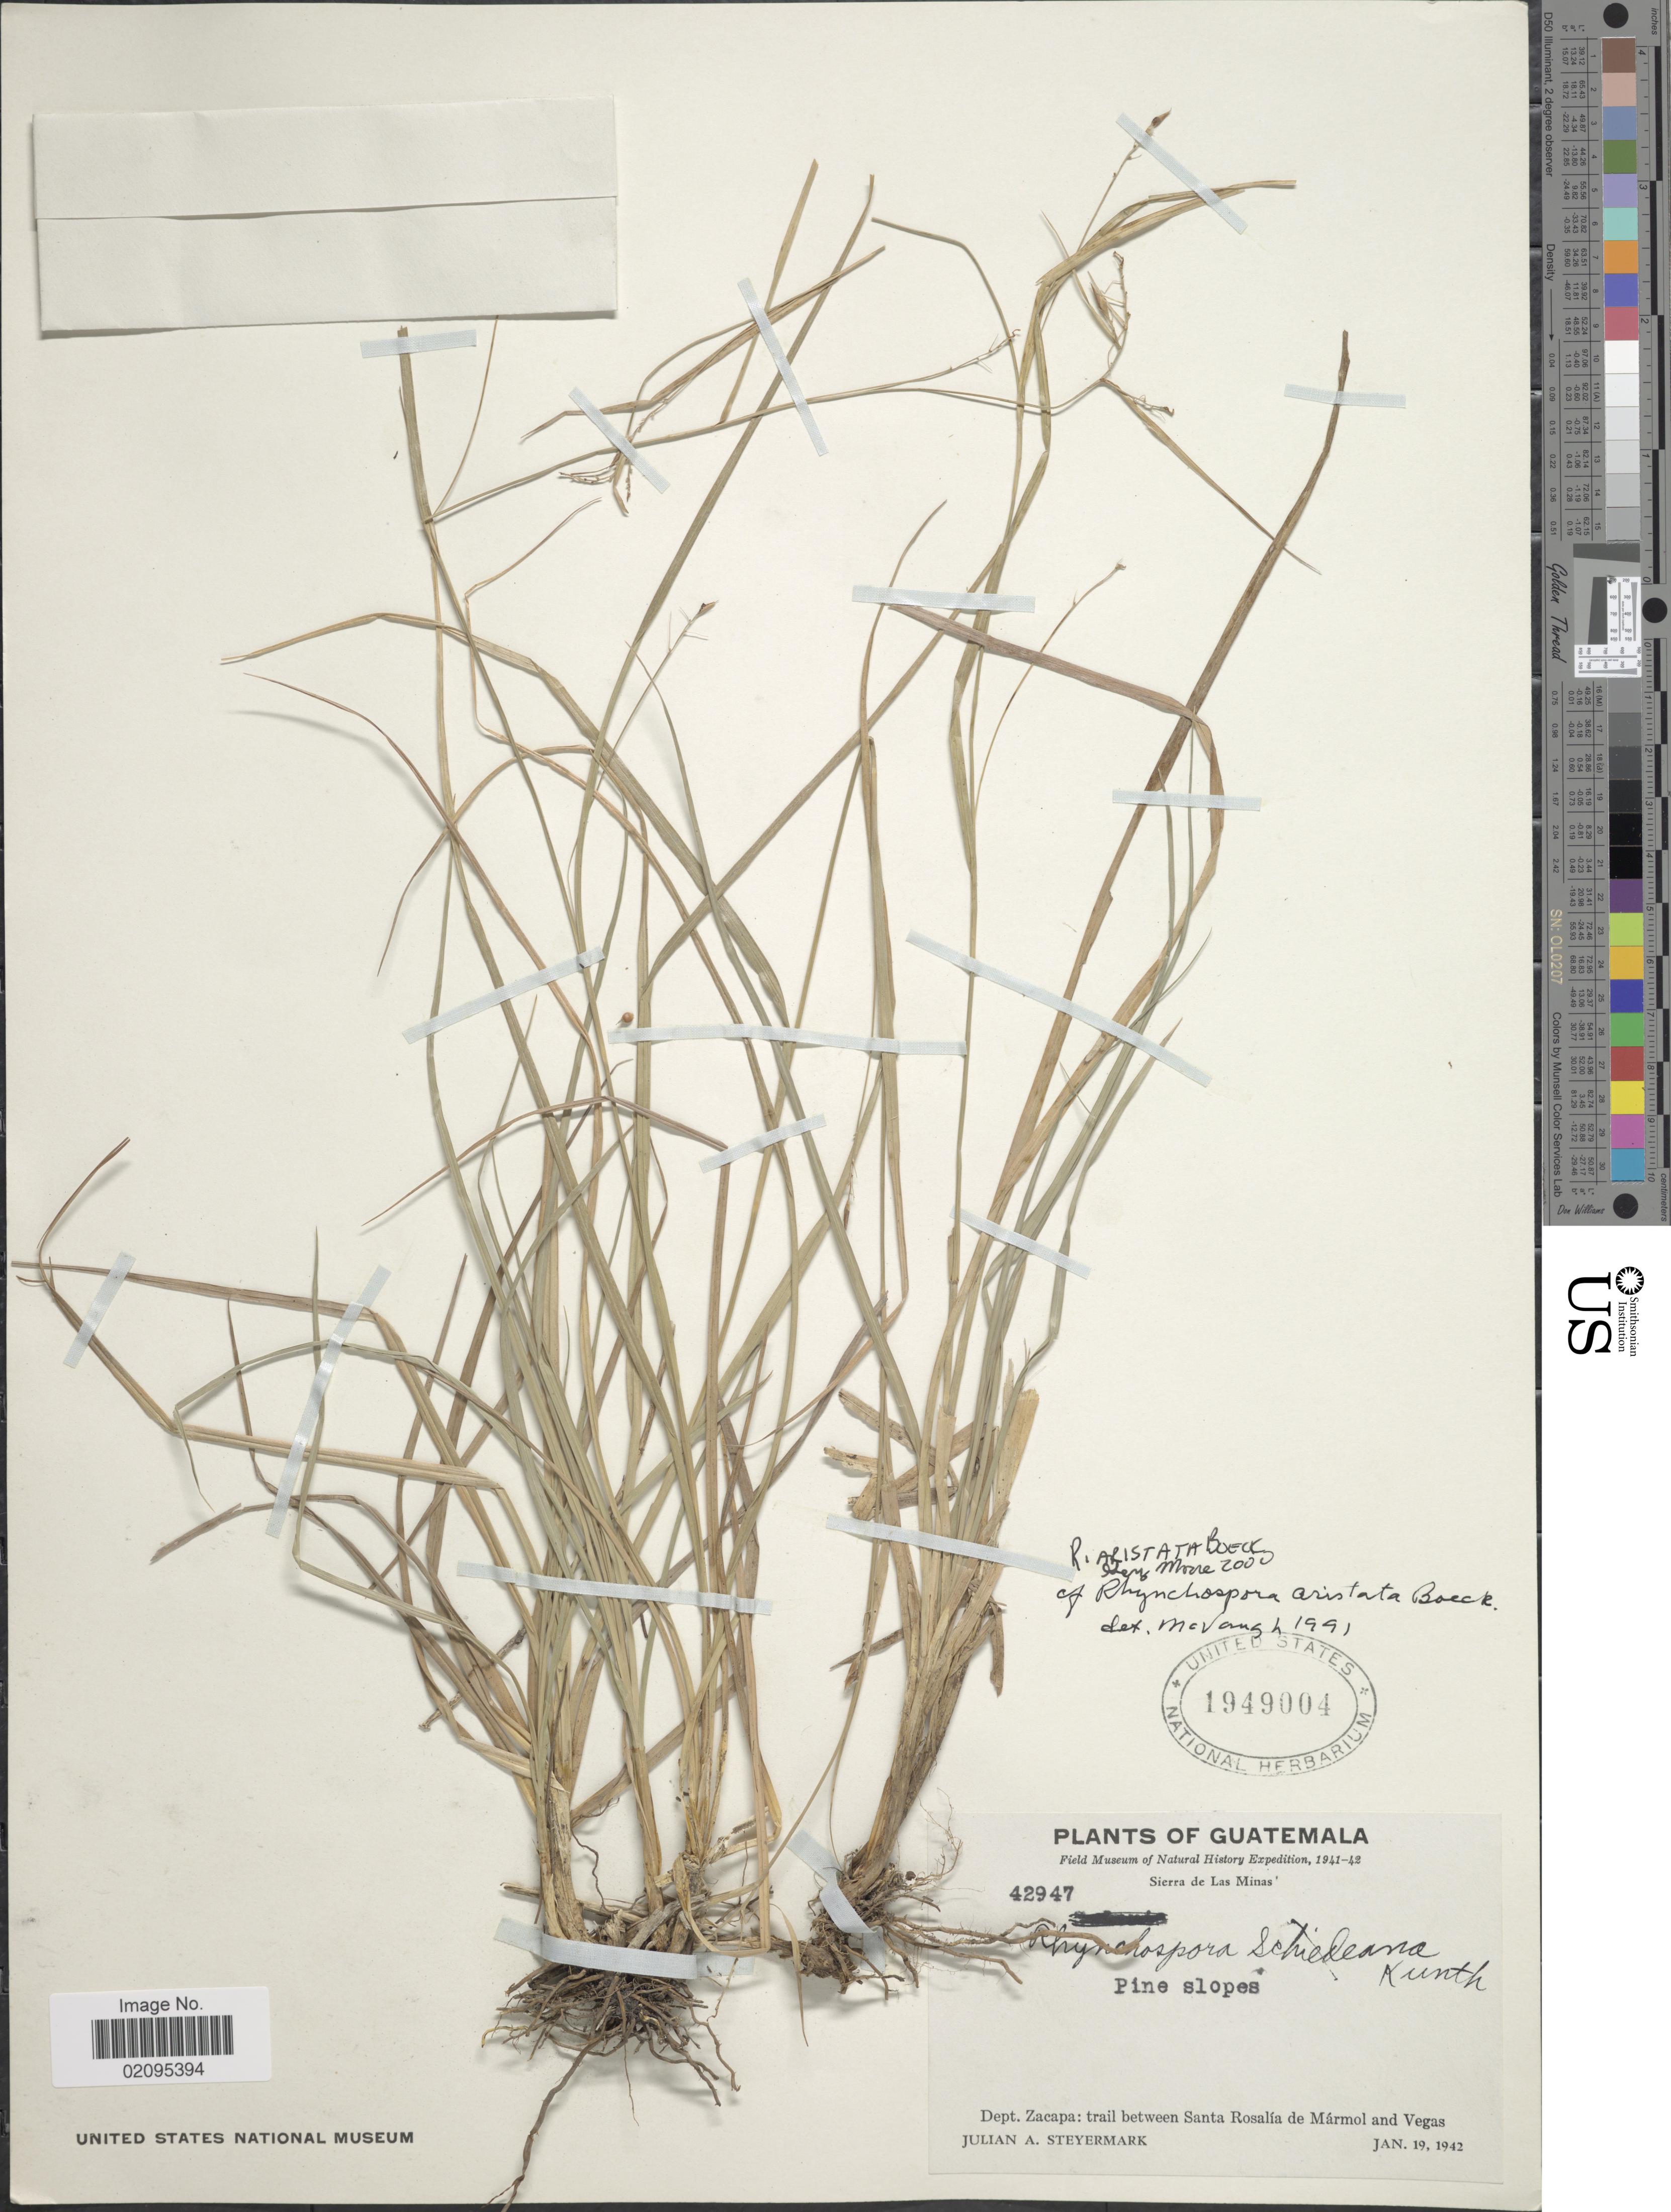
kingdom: Plantae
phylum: Tracheophyta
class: Liliopsida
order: Poales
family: Cyperaceae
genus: Rhynchospora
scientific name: Rhynchospora aristata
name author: Boeckeler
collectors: J. Steyermark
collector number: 42947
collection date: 1942-01-19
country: Guatemala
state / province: Zacapa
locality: Trail between Santa Rosalia de Marmol and Vegas, pine slopes, Sierra de Las Minas.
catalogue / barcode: US 1949004